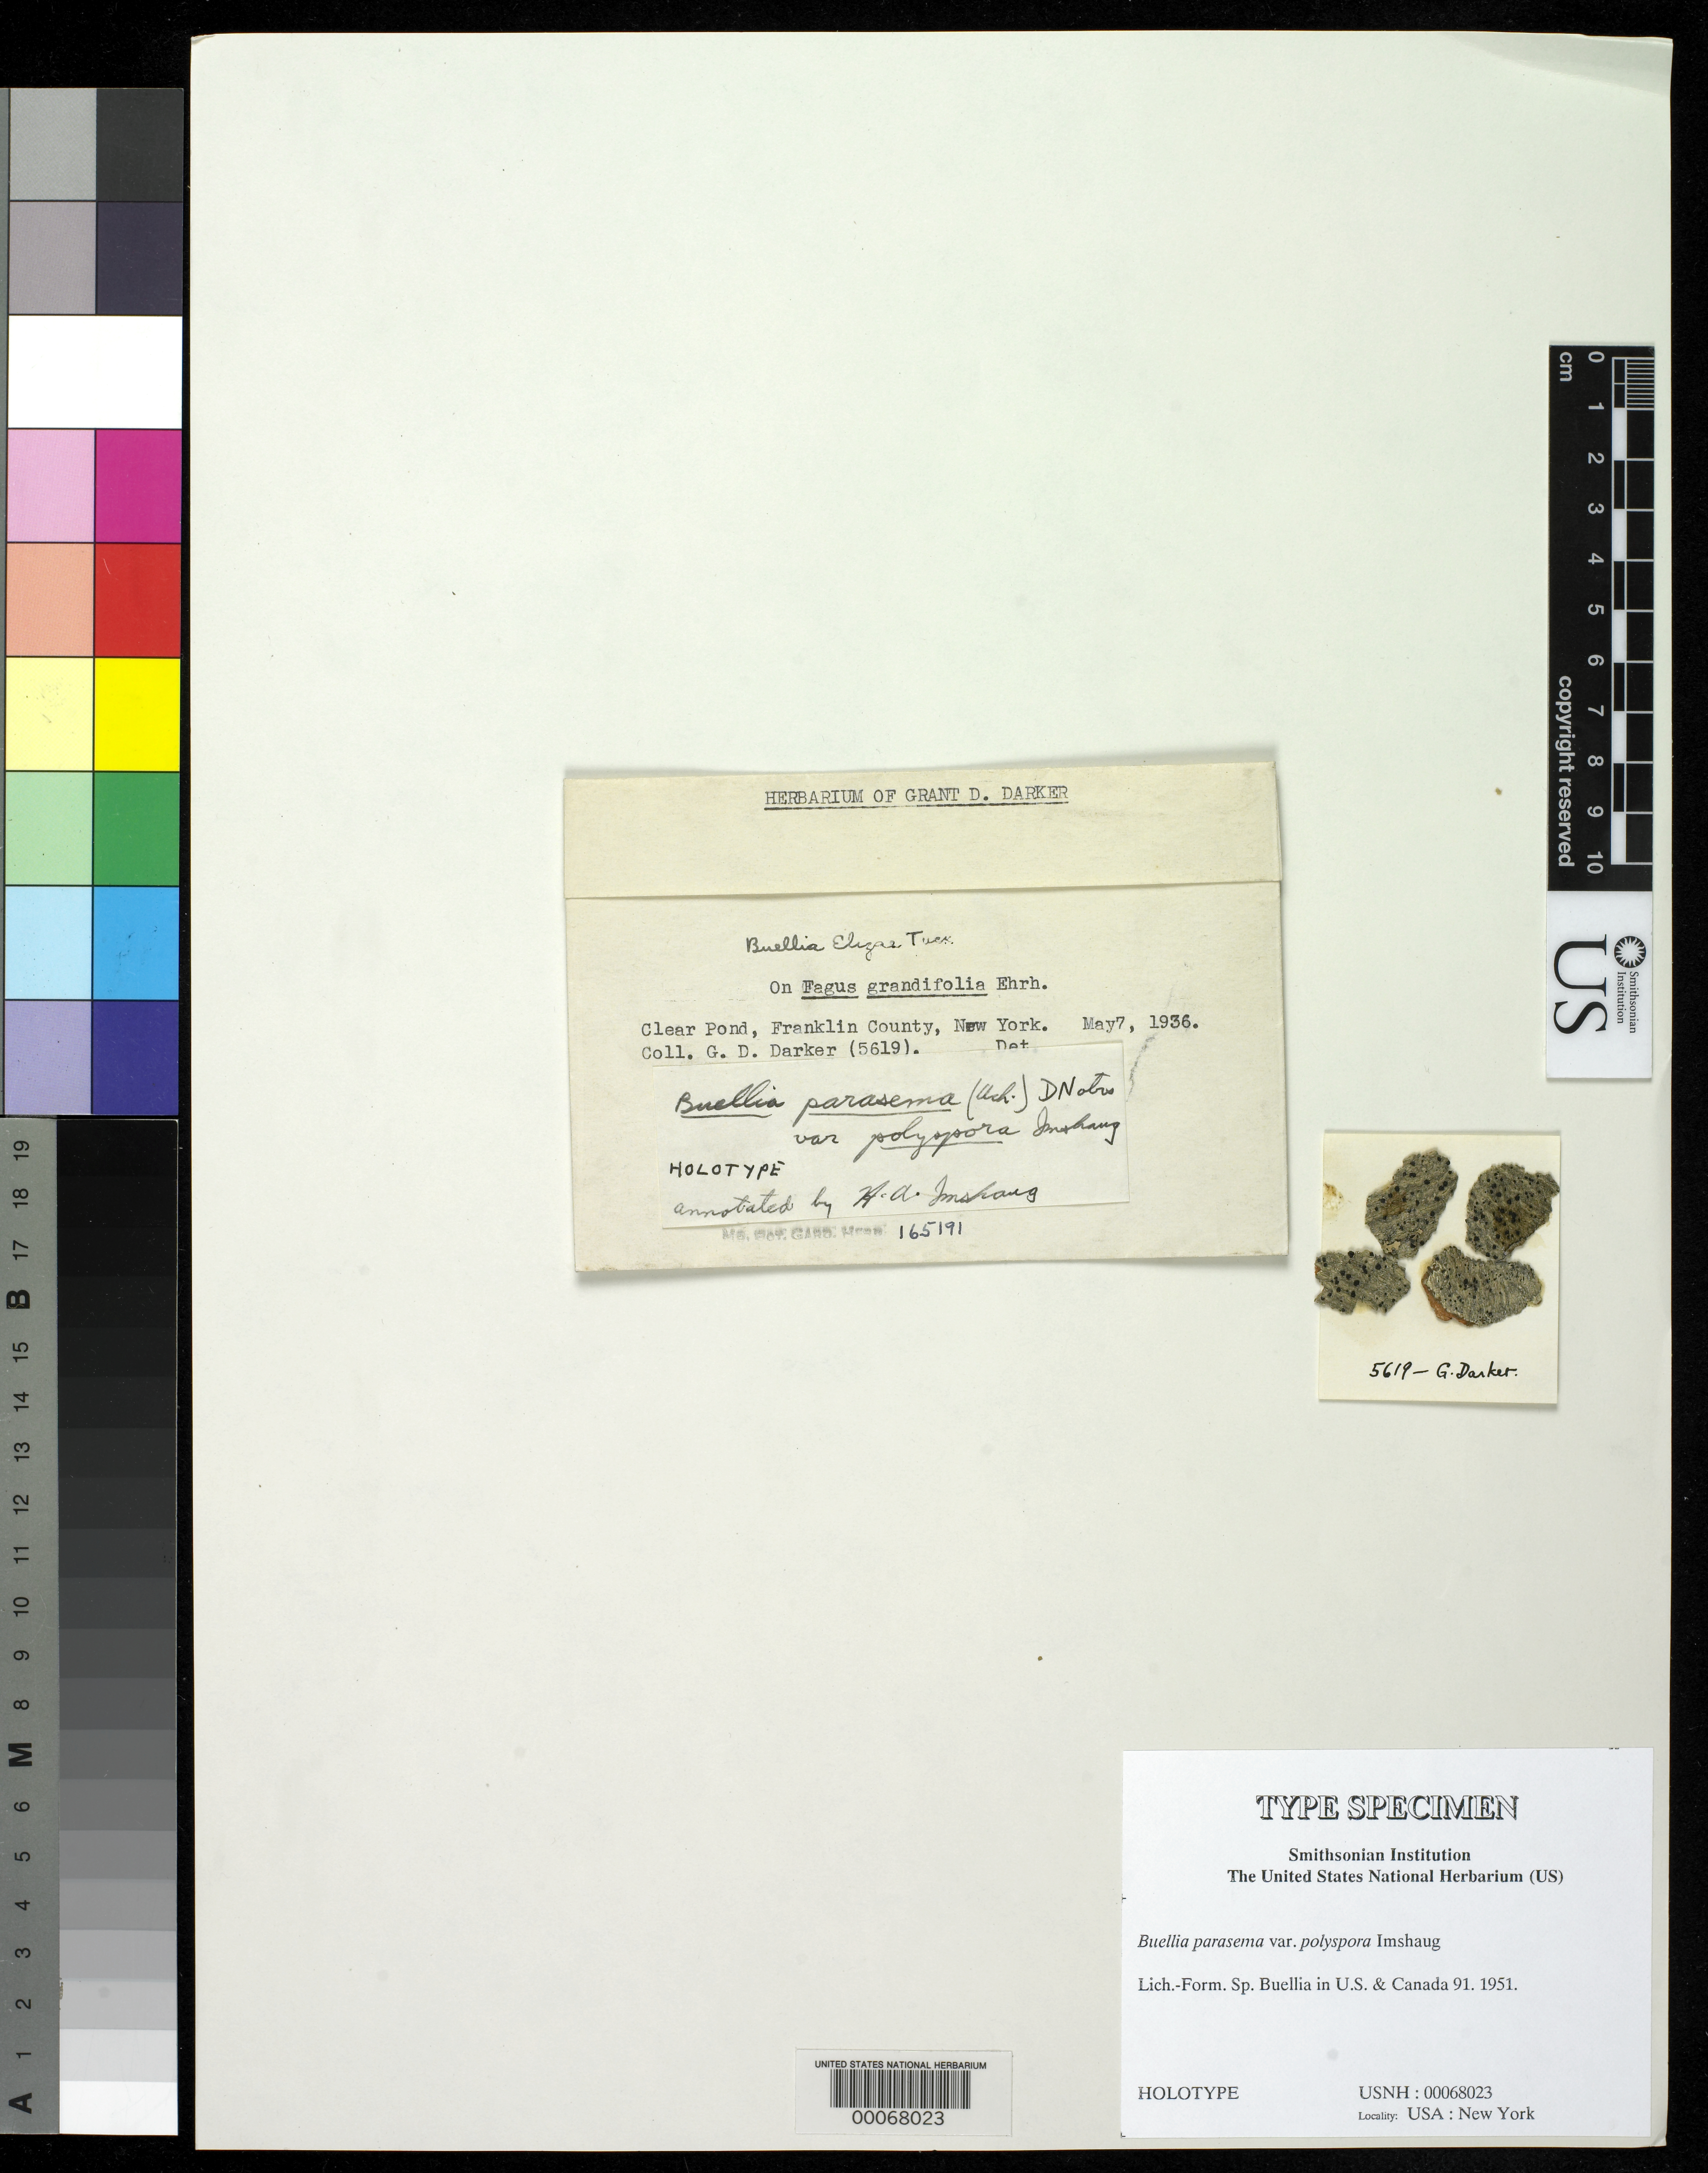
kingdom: Fungi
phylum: Ascomycota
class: Lecanoromycetes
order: Caliciales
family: Caliciaceae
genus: Buellia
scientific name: Buellia parasema var. polyspora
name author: Imshaug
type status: Holotype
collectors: G. Darker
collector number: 5619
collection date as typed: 07 May 1936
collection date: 1936-05-07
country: United States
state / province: New York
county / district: Franklin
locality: Clear Pond.